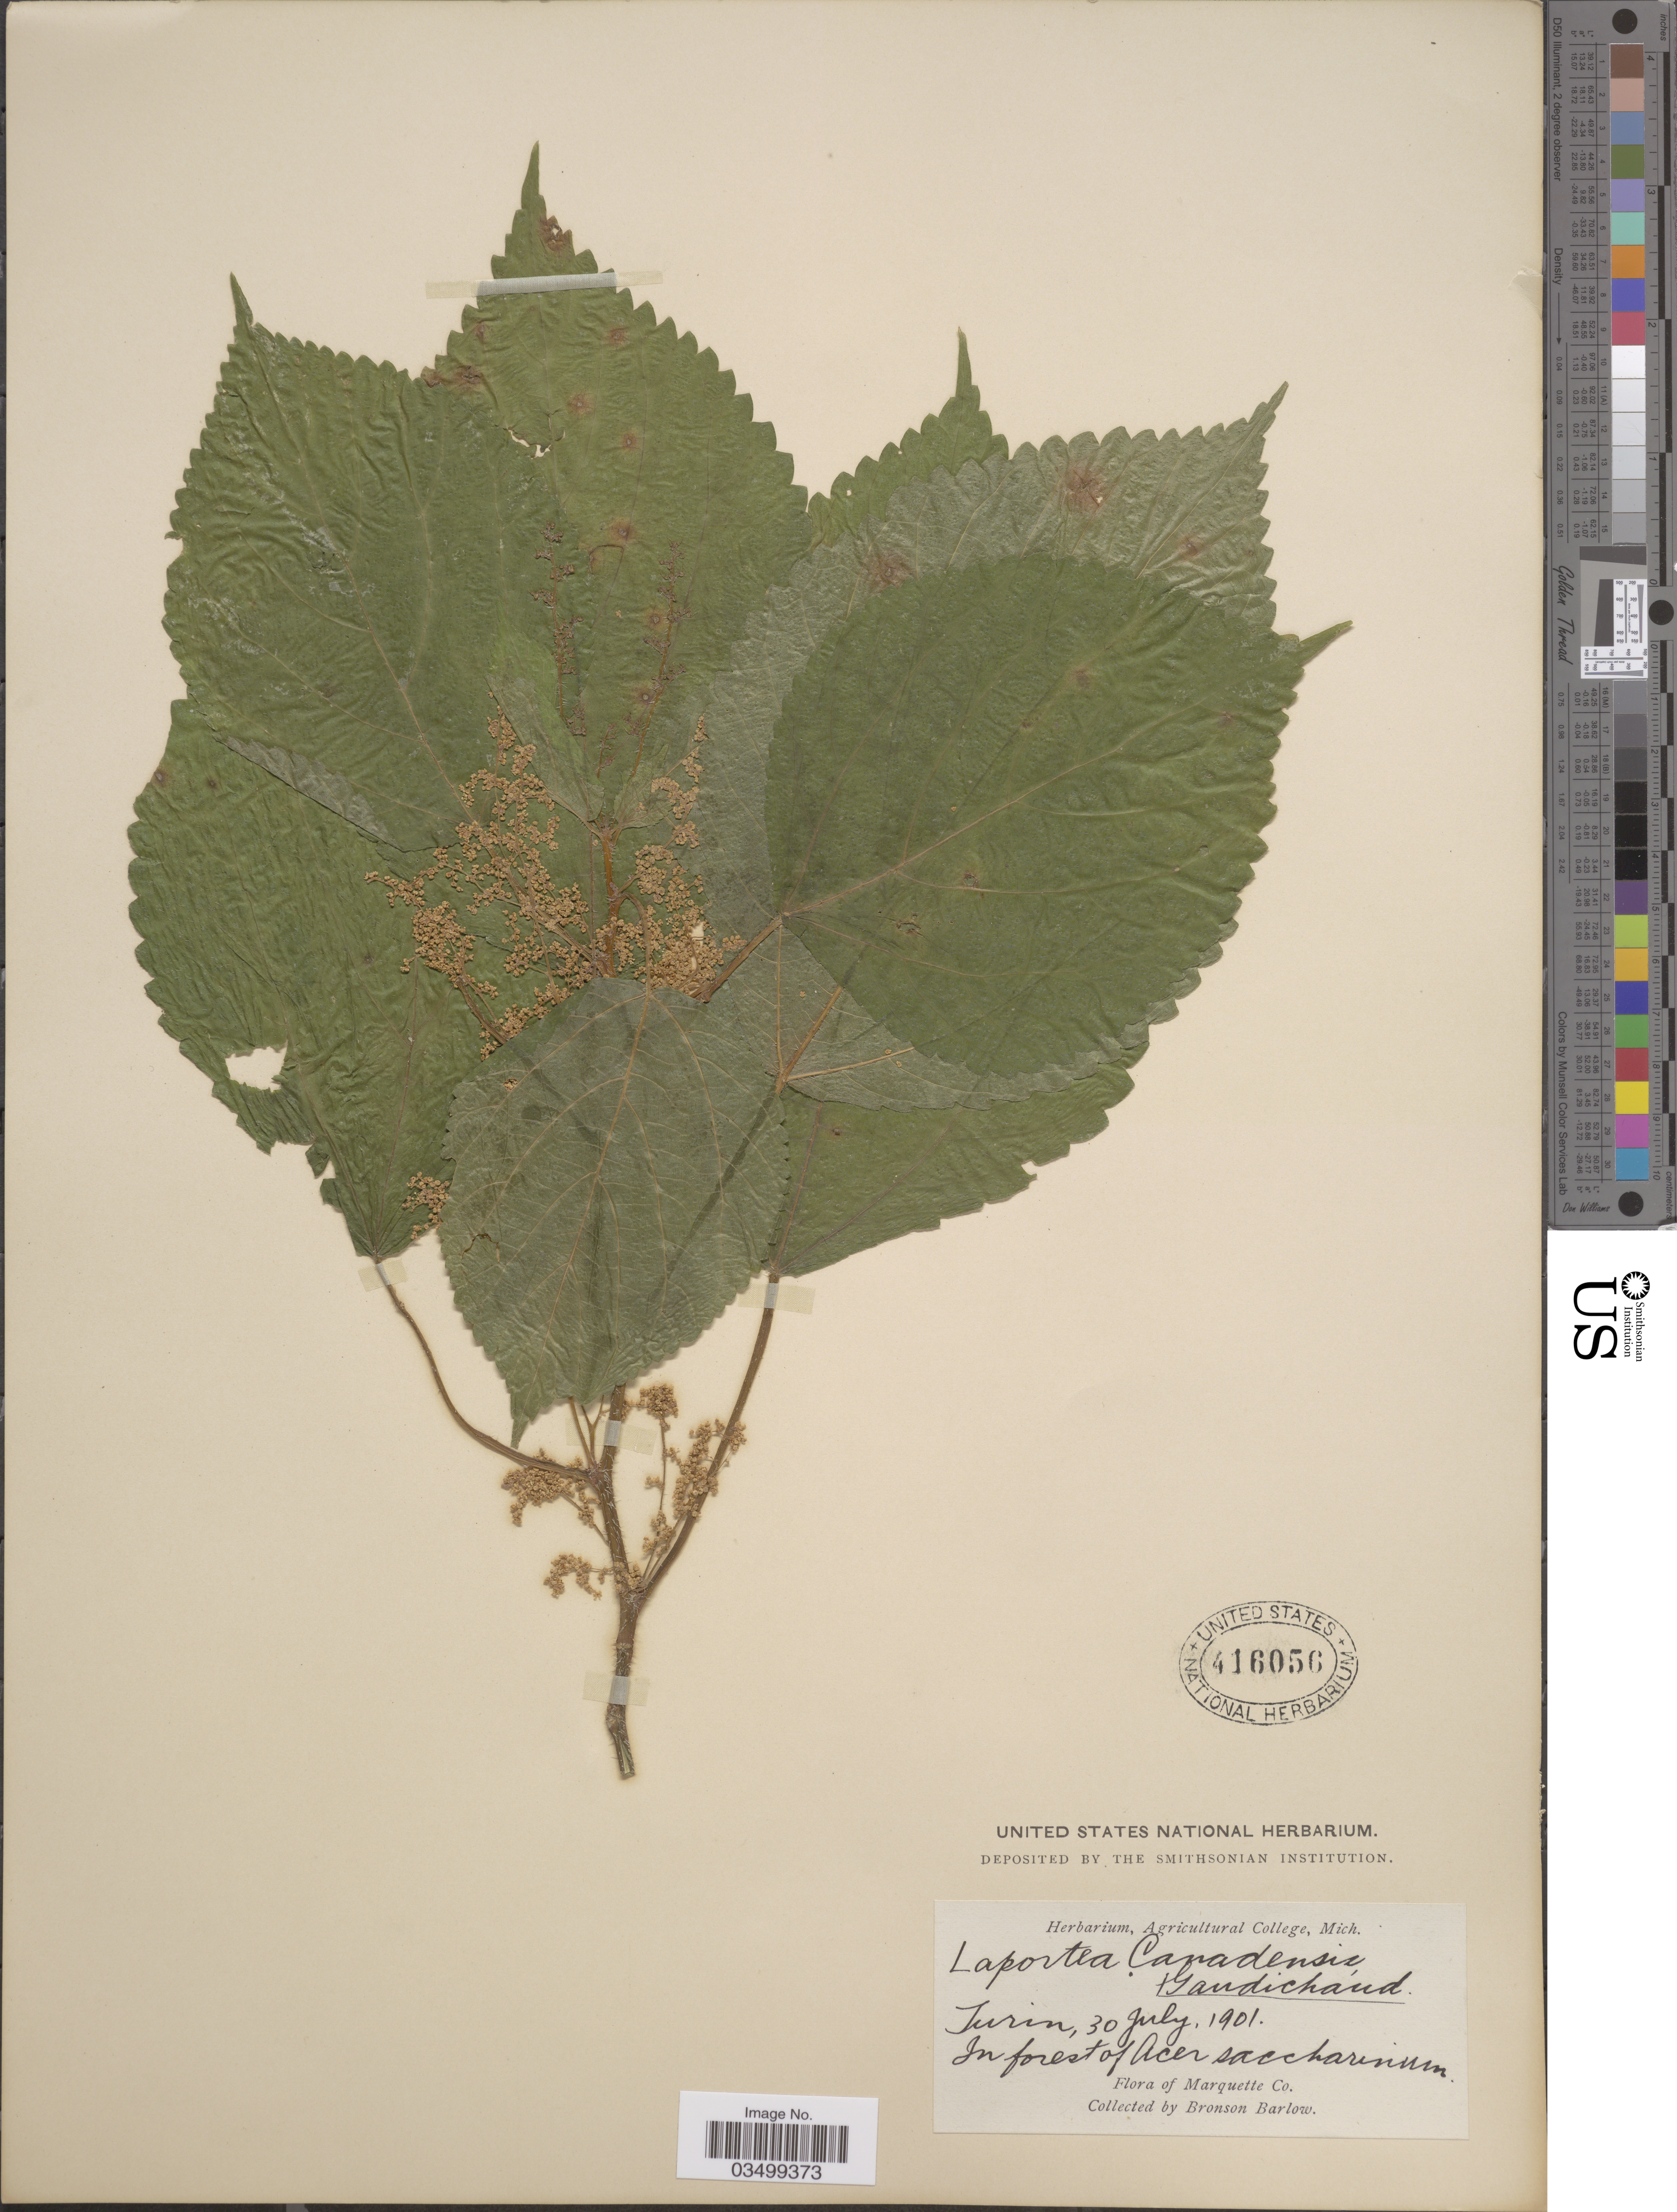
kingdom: Plantae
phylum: Tracheophyta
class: Magnoliopsida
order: Rosales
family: Urticaceae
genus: Laportea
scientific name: Laportea canadensis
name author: (L.) Wedd.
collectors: Barlow, B.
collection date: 1901-07-30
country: United States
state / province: Michigan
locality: Turin, Marquette Co.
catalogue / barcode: US 416056